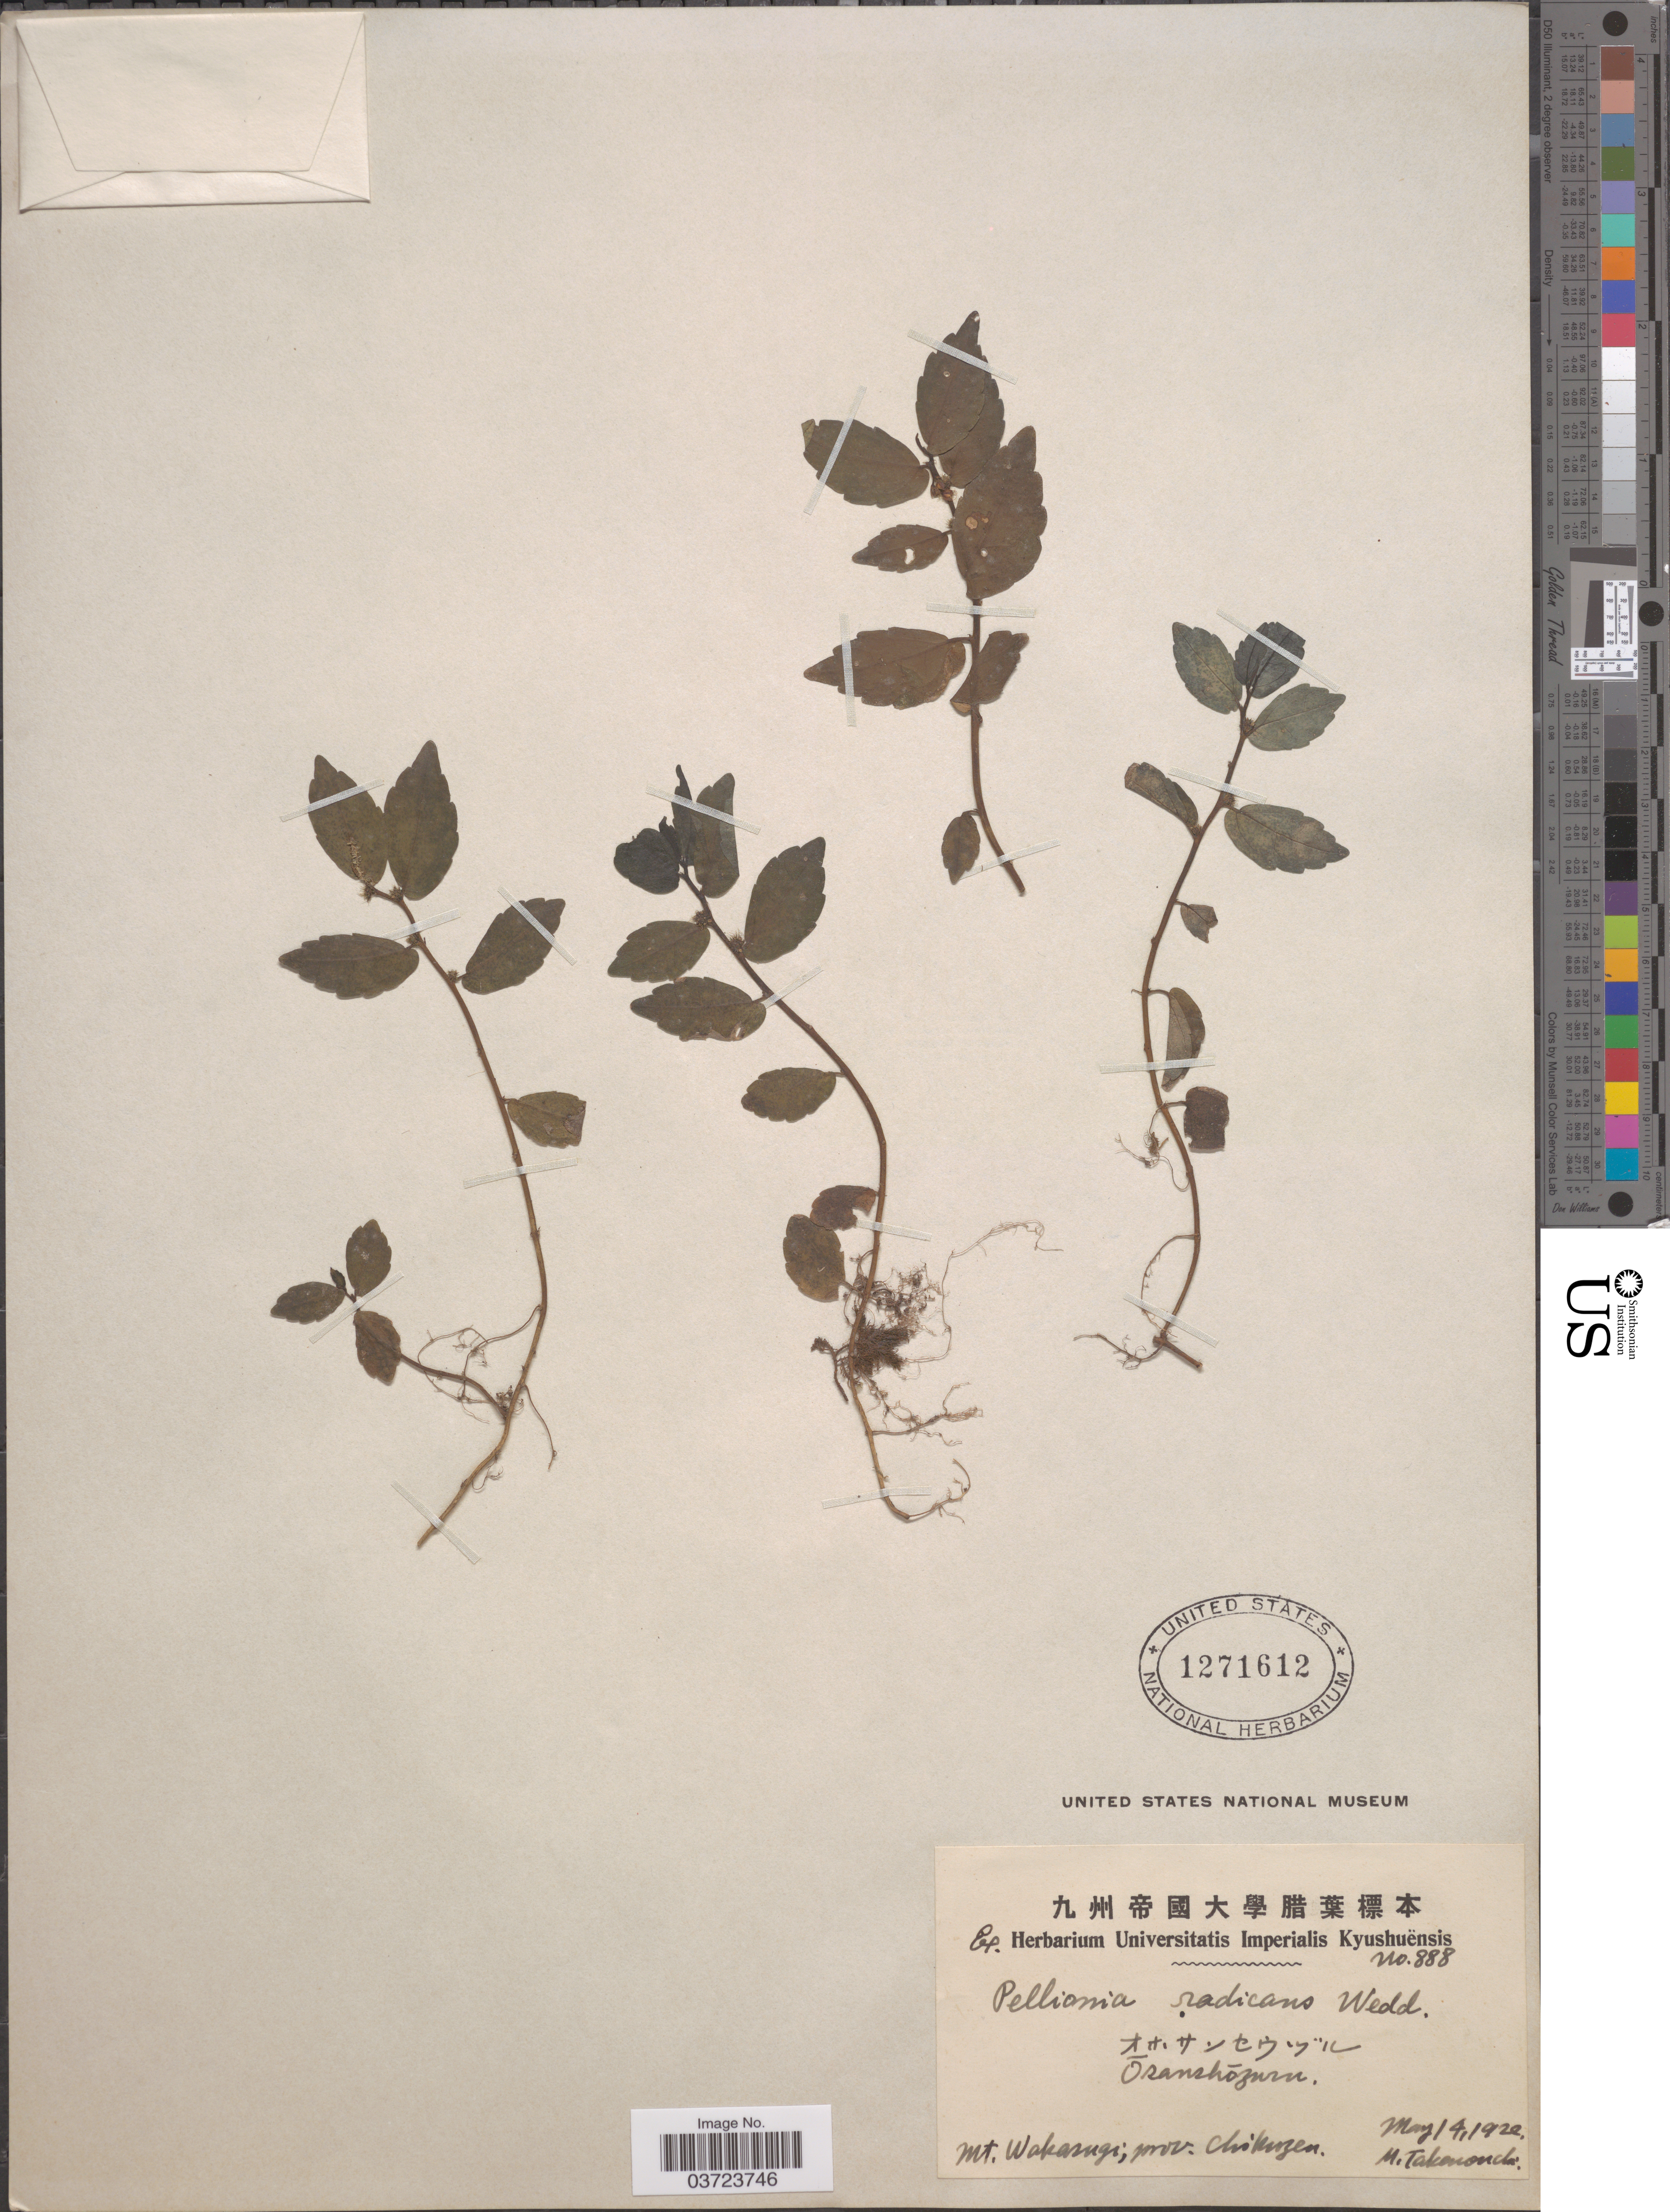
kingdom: Plantae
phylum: Tracheophyta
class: Magnoliopsida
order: Rosales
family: Urticaceae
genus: Pellionia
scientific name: Pellionia radicans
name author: (Siebold & Zucc.) Wedd.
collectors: M. Takenouchi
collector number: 888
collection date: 1920-05-14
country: Japan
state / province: Hukuoka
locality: Mt. Wakasugi, prov. Chikuzen.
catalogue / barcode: US 1271612